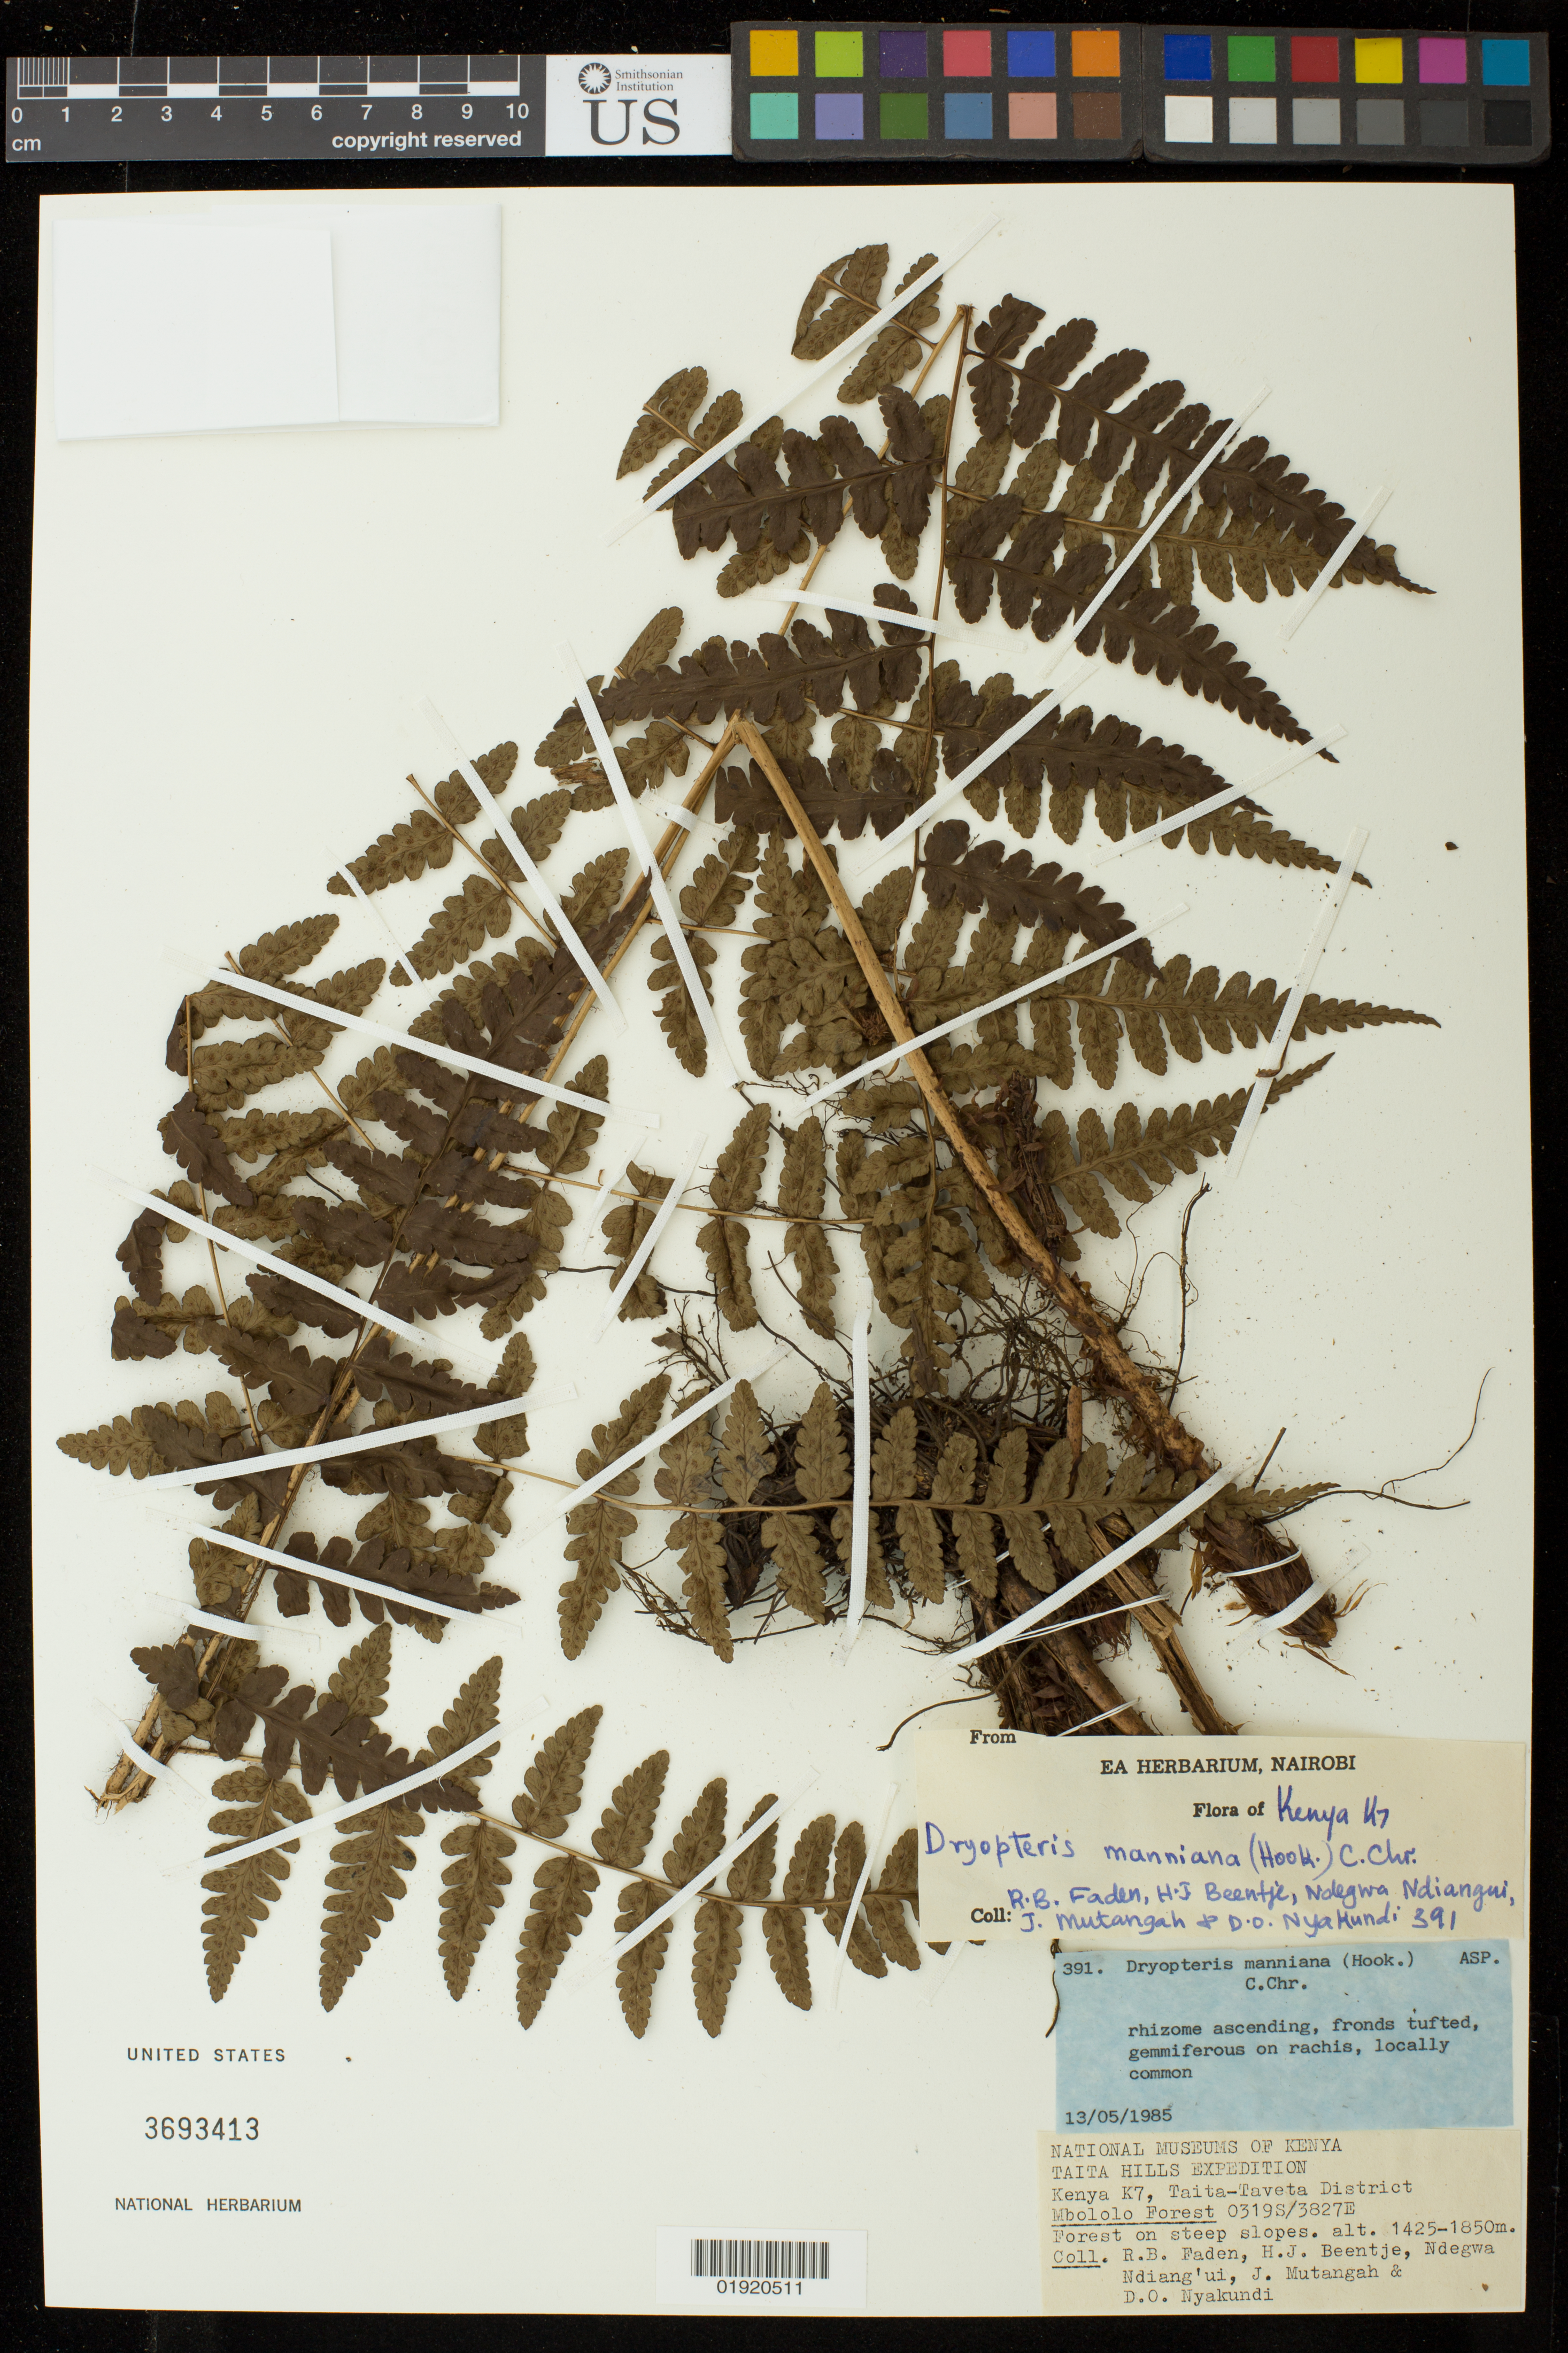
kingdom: Plantae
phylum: Tracheophyta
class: Polypodiopsida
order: Polypodiales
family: Dryopteridaceae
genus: Dryopteris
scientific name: Dryopteris manniana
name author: (Hook.) C. Chr.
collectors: R. B. Faden & et al.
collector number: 391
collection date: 1985-05-13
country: Kenya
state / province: Taita Taveta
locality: Kenya K7, Taita-Taveta District, Taita Hills, Mbololo Forest.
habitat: Forest on steep slopes.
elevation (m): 1425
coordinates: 0319S, 3827E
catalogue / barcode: US 3693413